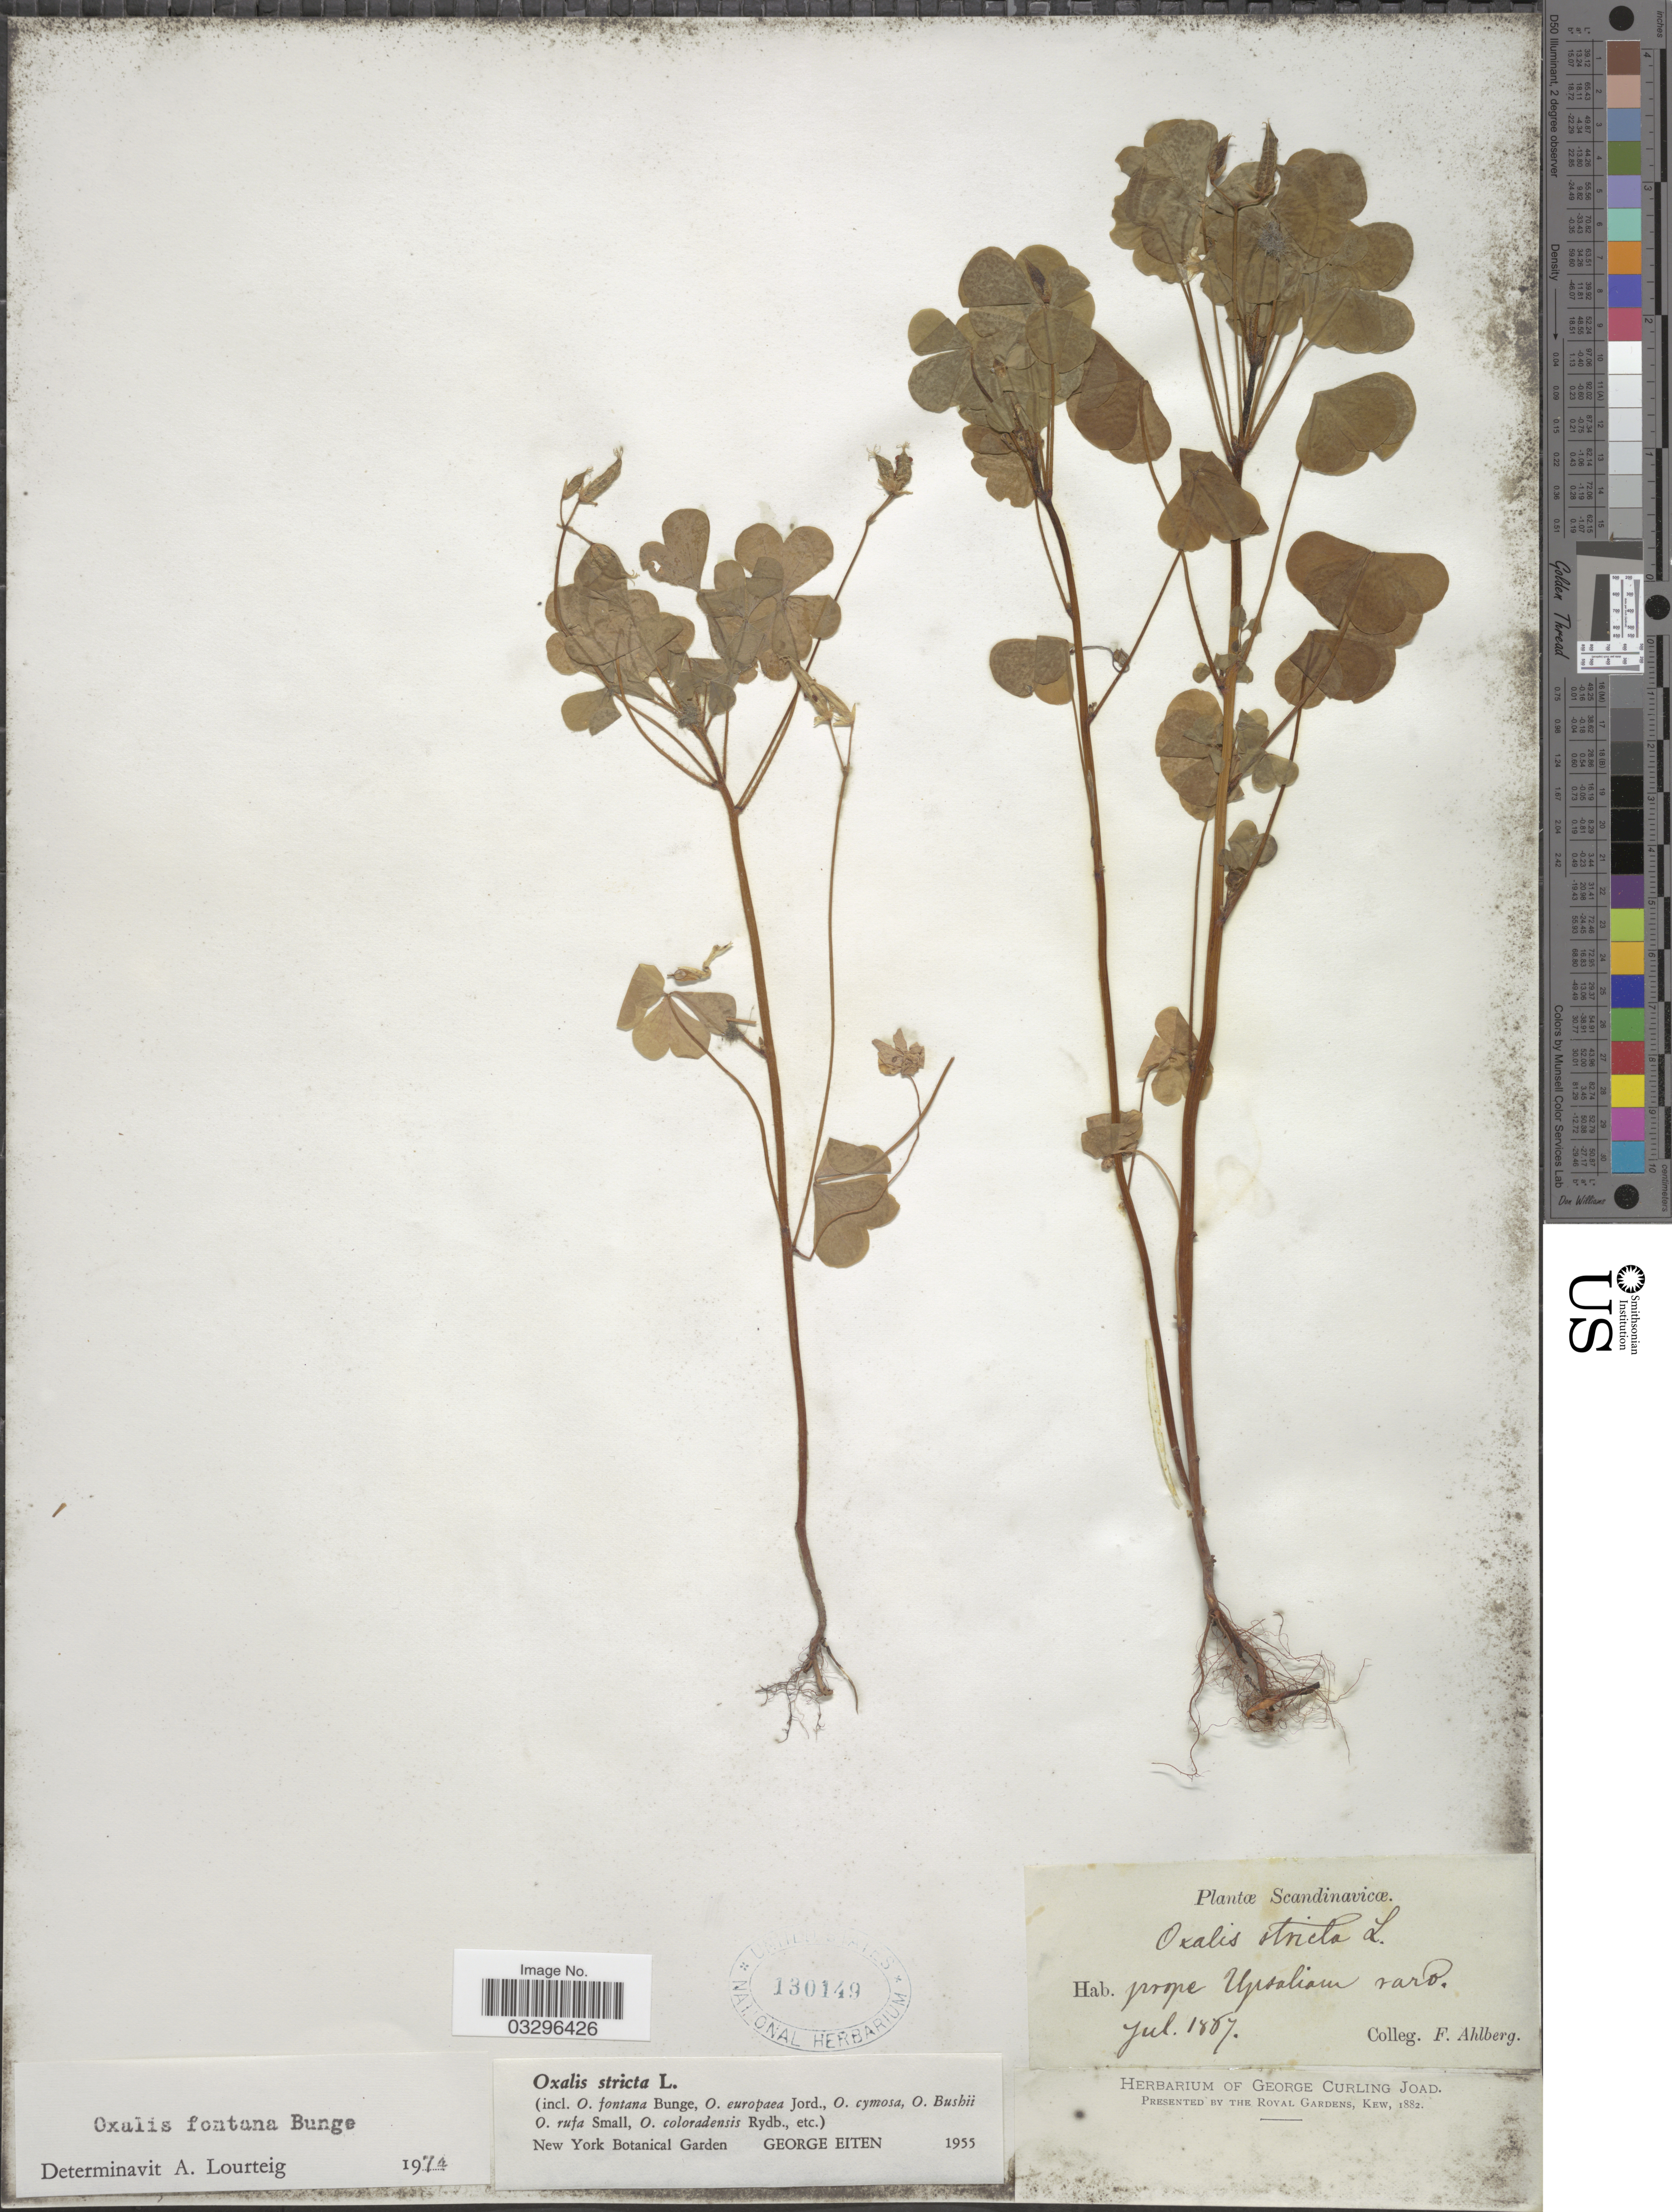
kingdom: Plantae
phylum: Tracheophyta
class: Magnoliopsida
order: Oxalidales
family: Oxalidaceae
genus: Oxalis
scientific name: Oxalis fontana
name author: Bunge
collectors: F. Ahlberg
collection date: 1867-07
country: Sweden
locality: Scandinavicæ, prope Upsaliam raro.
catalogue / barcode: US 130149